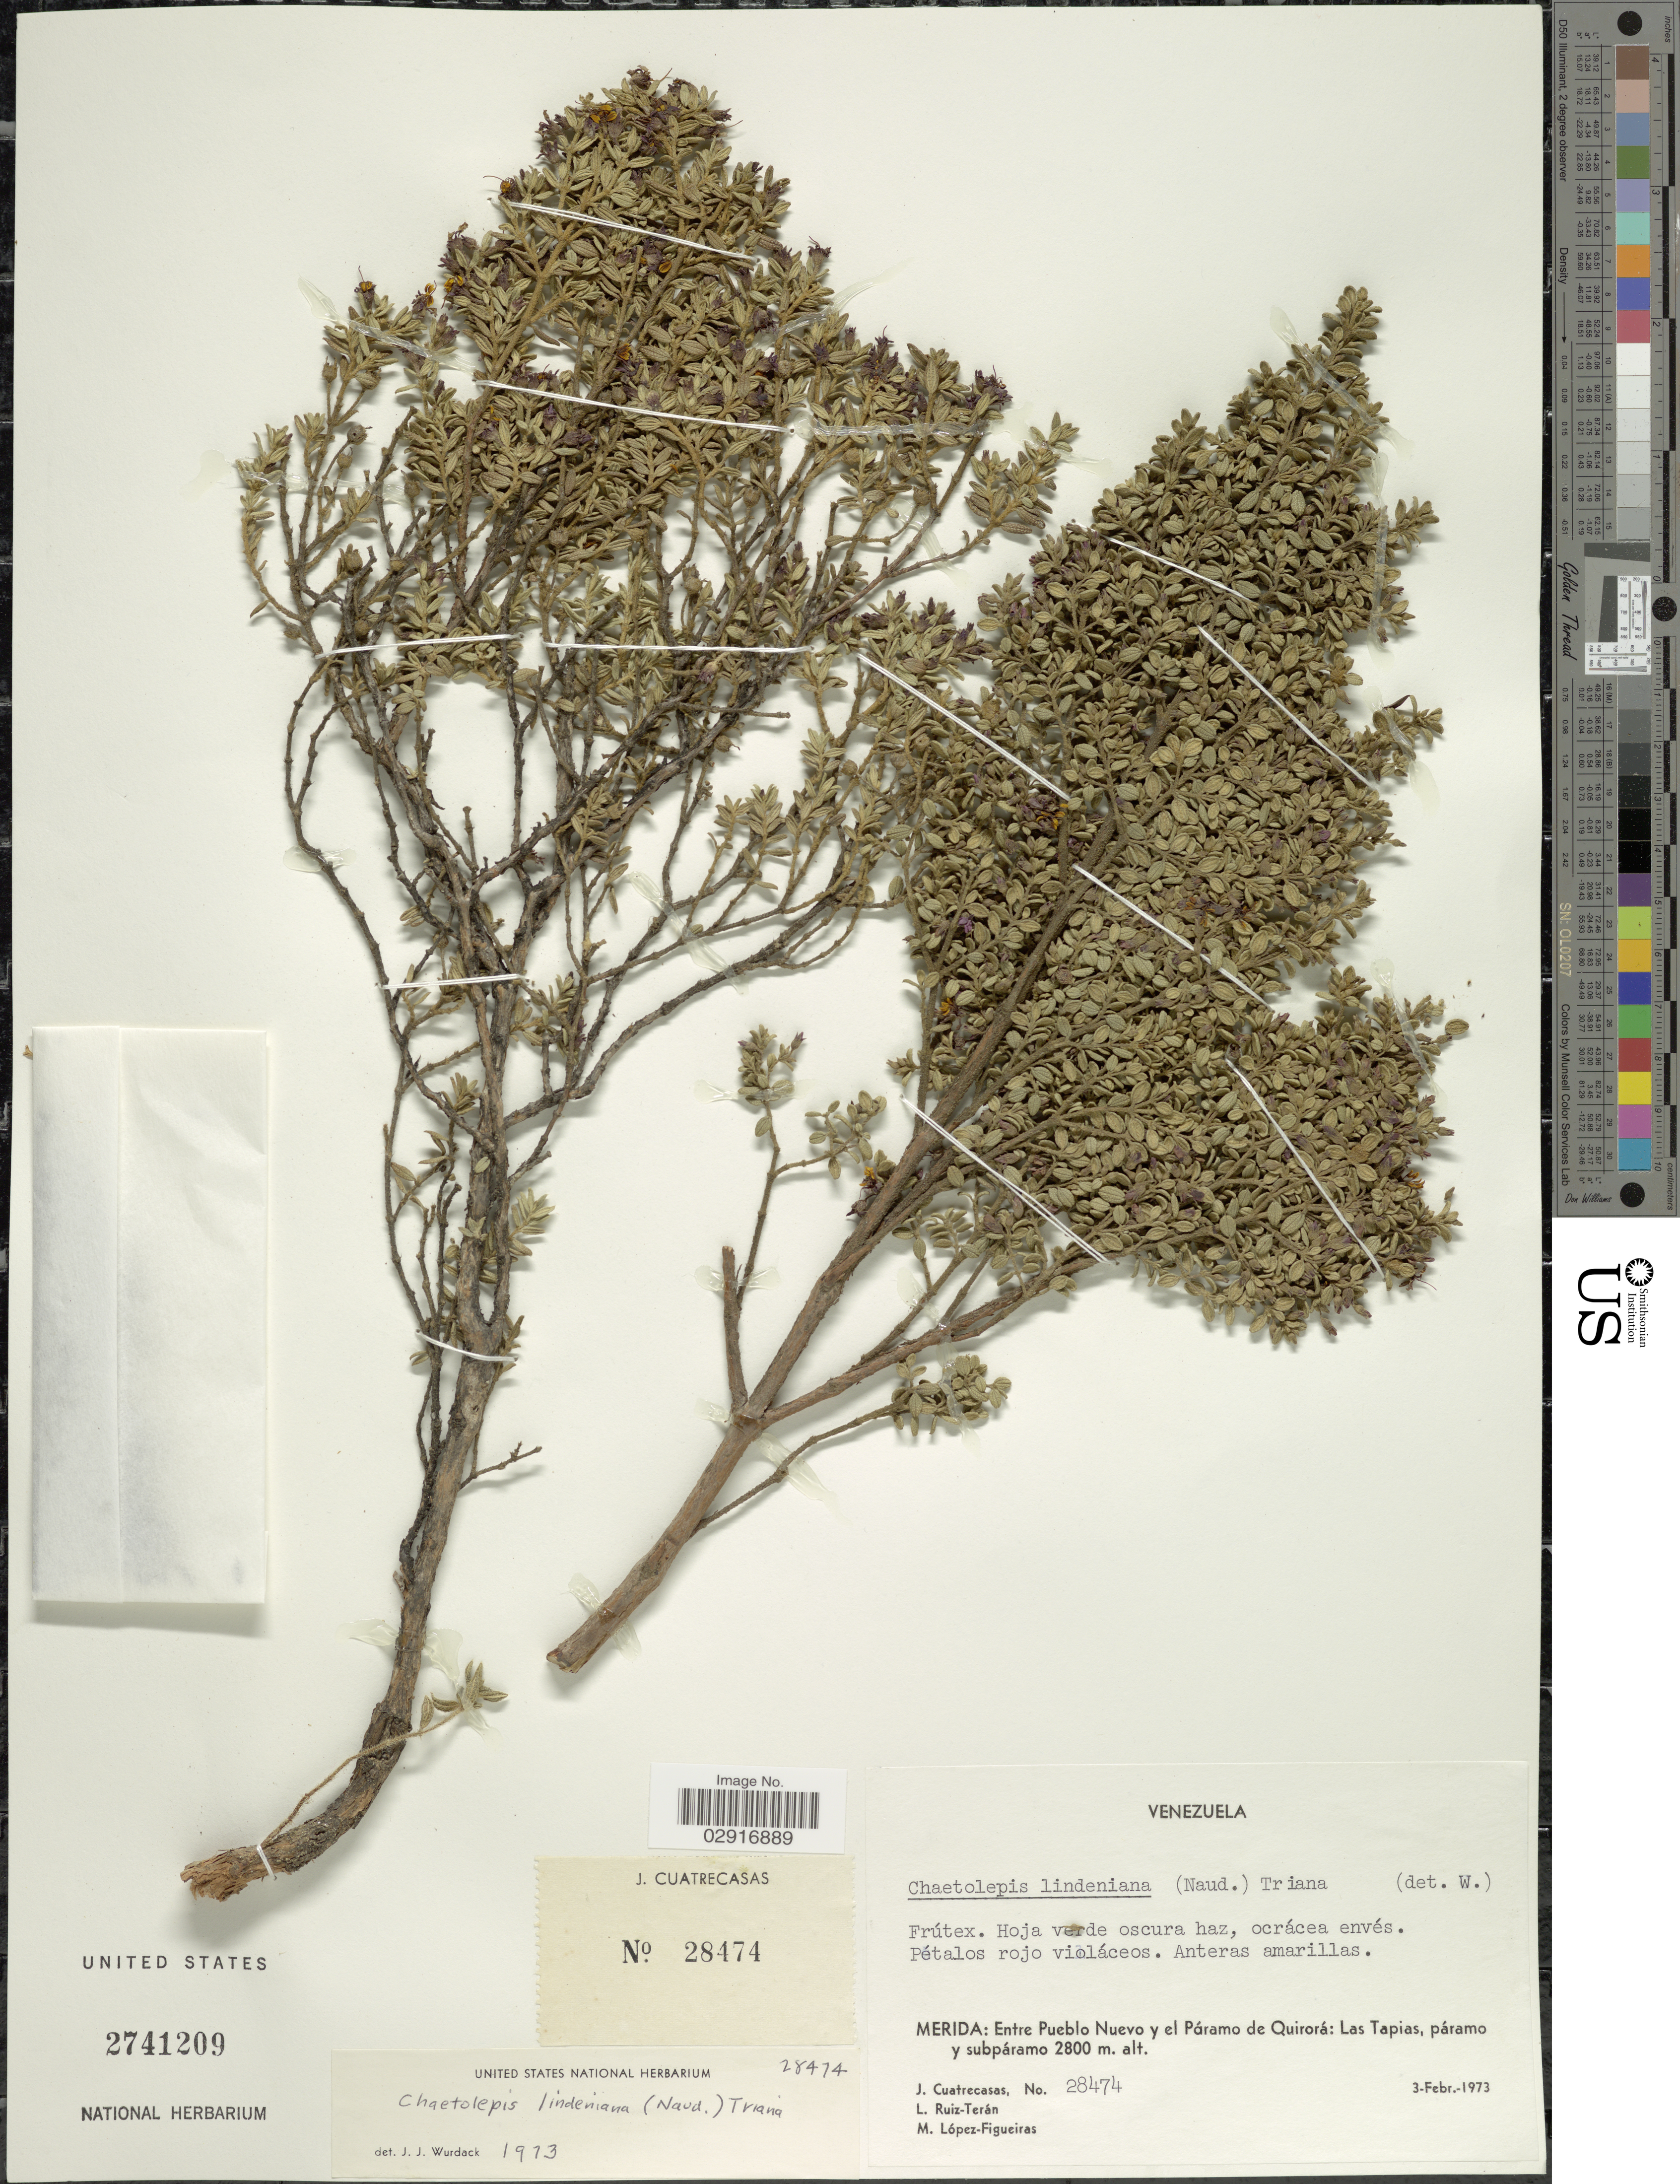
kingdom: Plantae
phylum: Tracheophyta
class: Magnoliopsida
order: Myrtales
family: Melastomataceae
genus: Chaetolepis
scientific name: Chaetolepis lindeniana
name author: (Naudin) Triana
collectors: J. Cuatrecasas, L. E. Ruíz-Terán & M. López Figueiras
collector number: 28474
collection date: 1973-02-03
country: Venezuela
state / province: Mérida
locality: Entre Pueblo Nuevo y el Páramo de Quirorá: Las Tapias.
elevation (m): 2800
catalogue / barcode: US 2741209